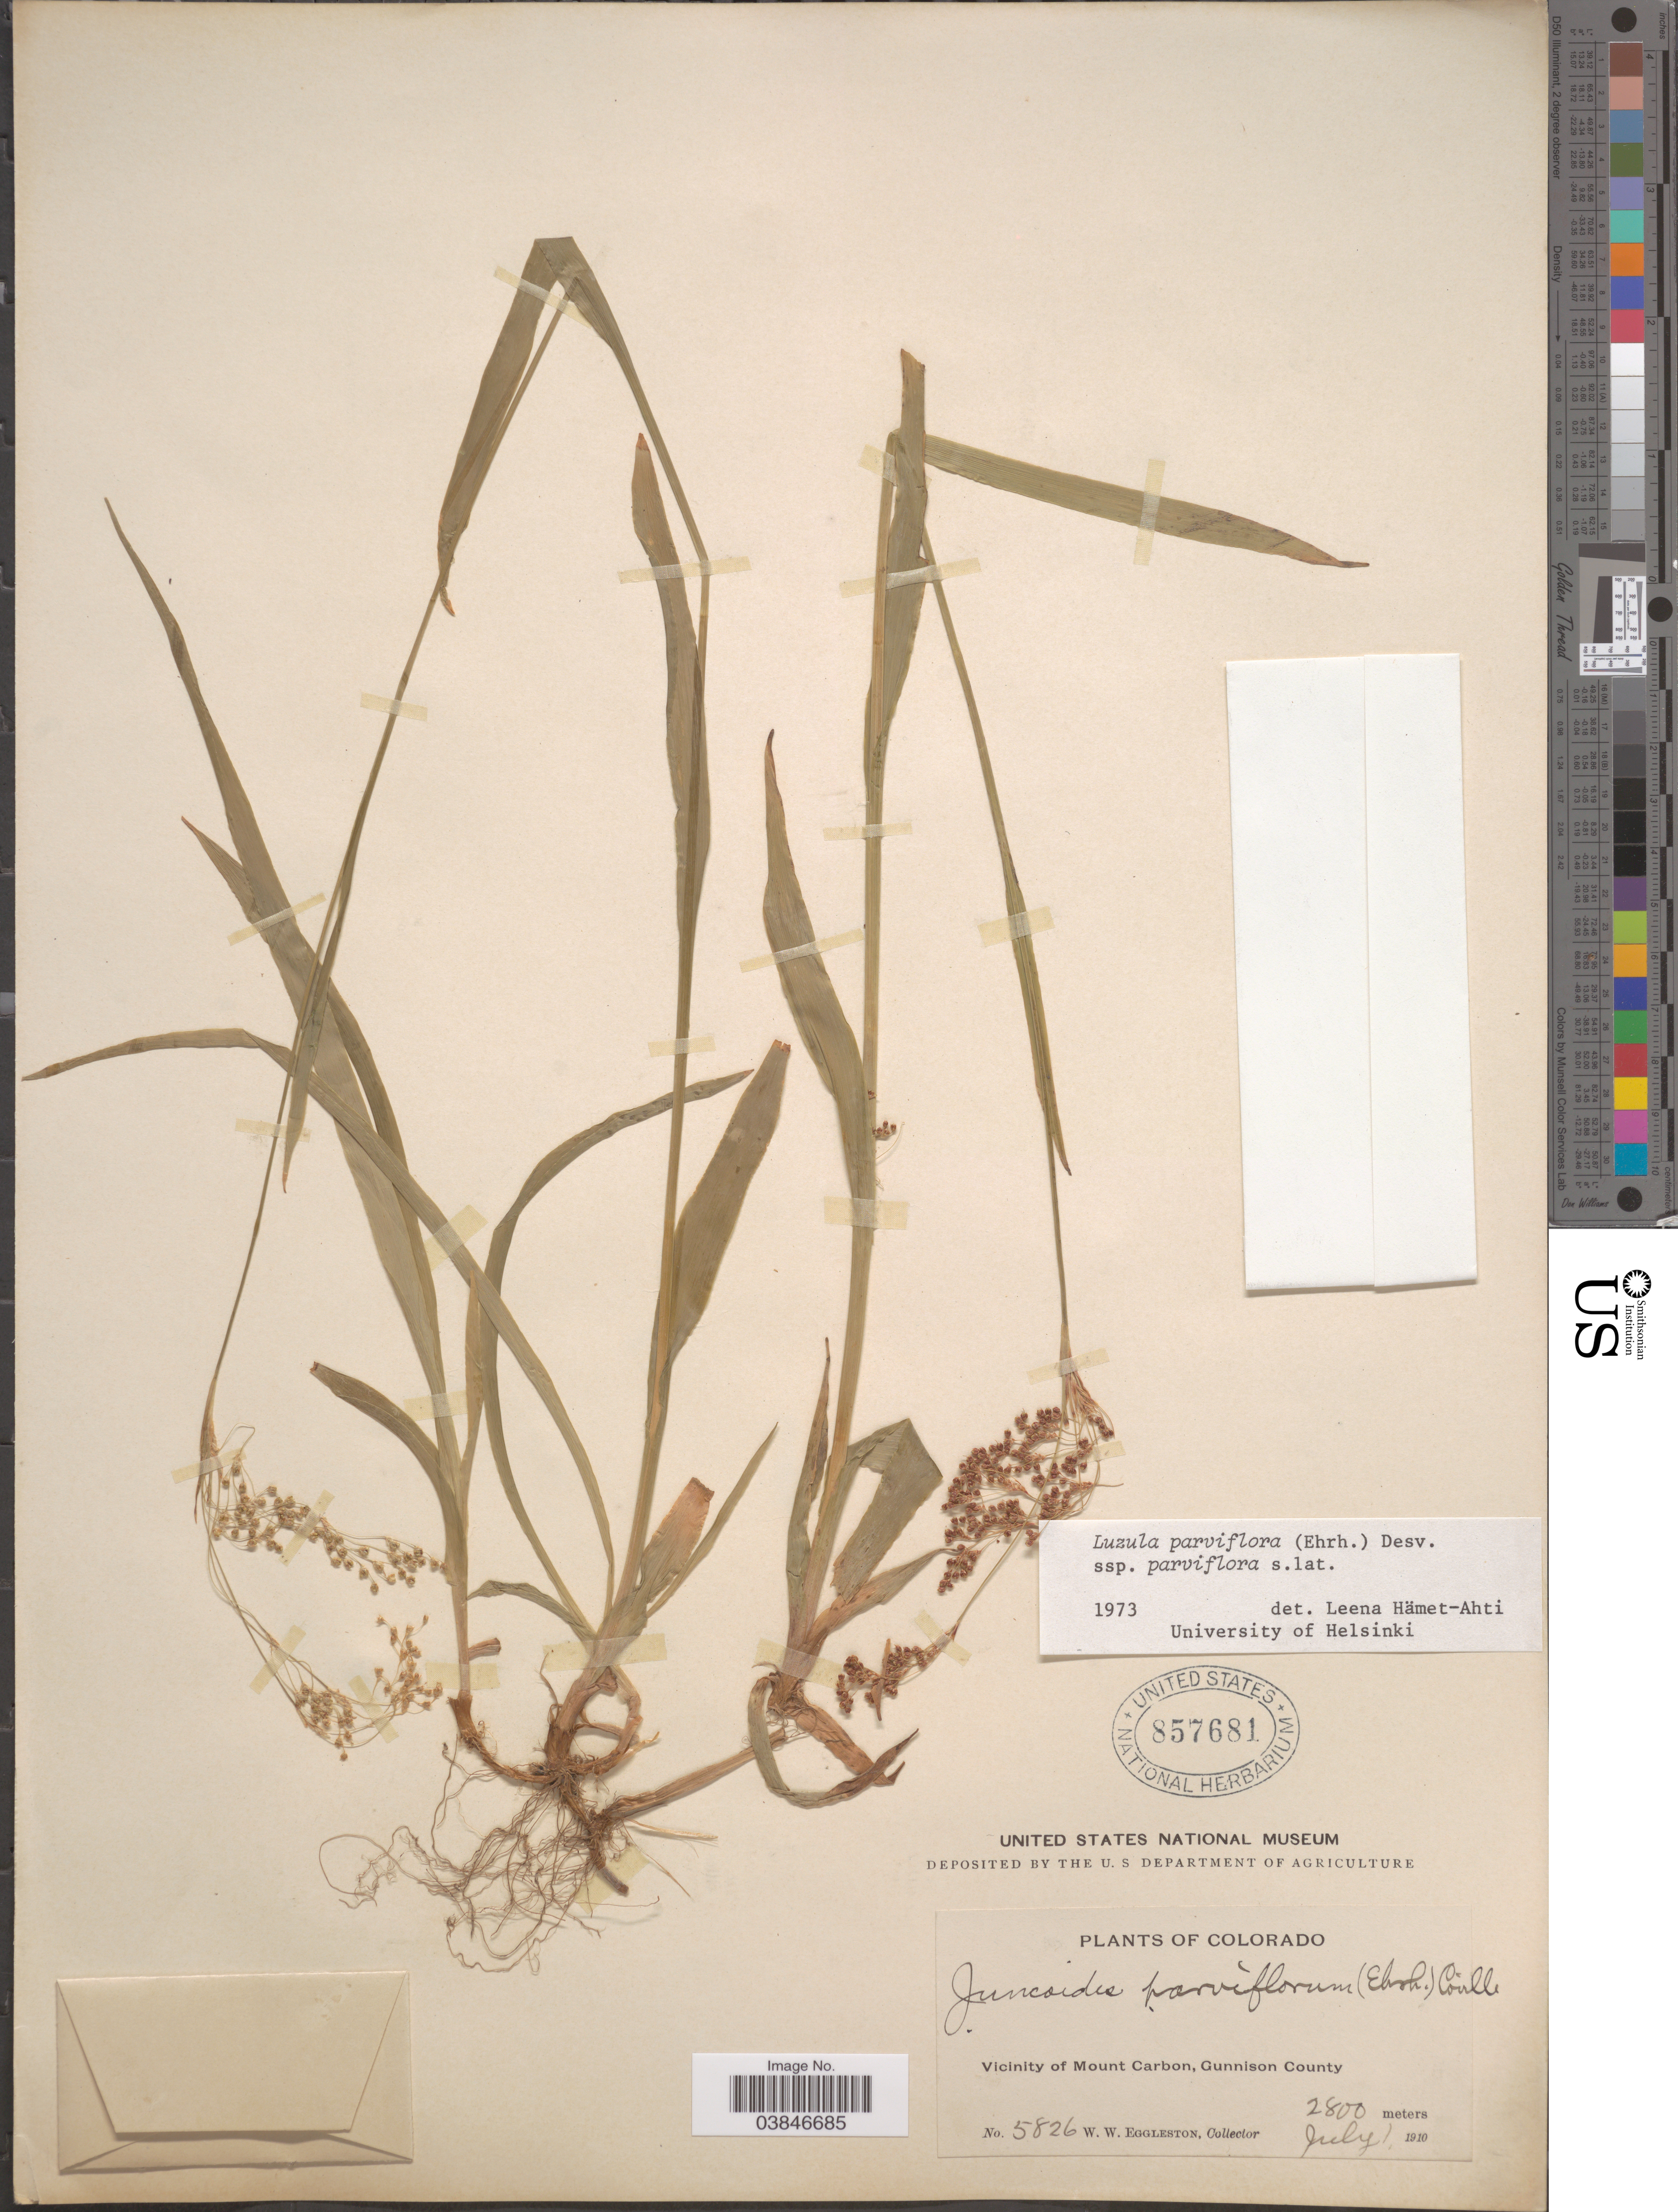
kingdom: Plantae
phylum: Tracheophyta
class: Liliopsida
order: Poales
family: Juncaceae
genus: Luzula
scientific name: Luzula parviflora subsp. parviflora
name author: (Ehrh.) Desv.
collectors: W. W. Eggleston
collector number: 5826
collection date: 1910-07-01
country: United States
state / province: Colorado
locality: Vicinity of Mount Carbon, Gunnison County.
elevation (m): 2800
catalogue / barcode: US 857681